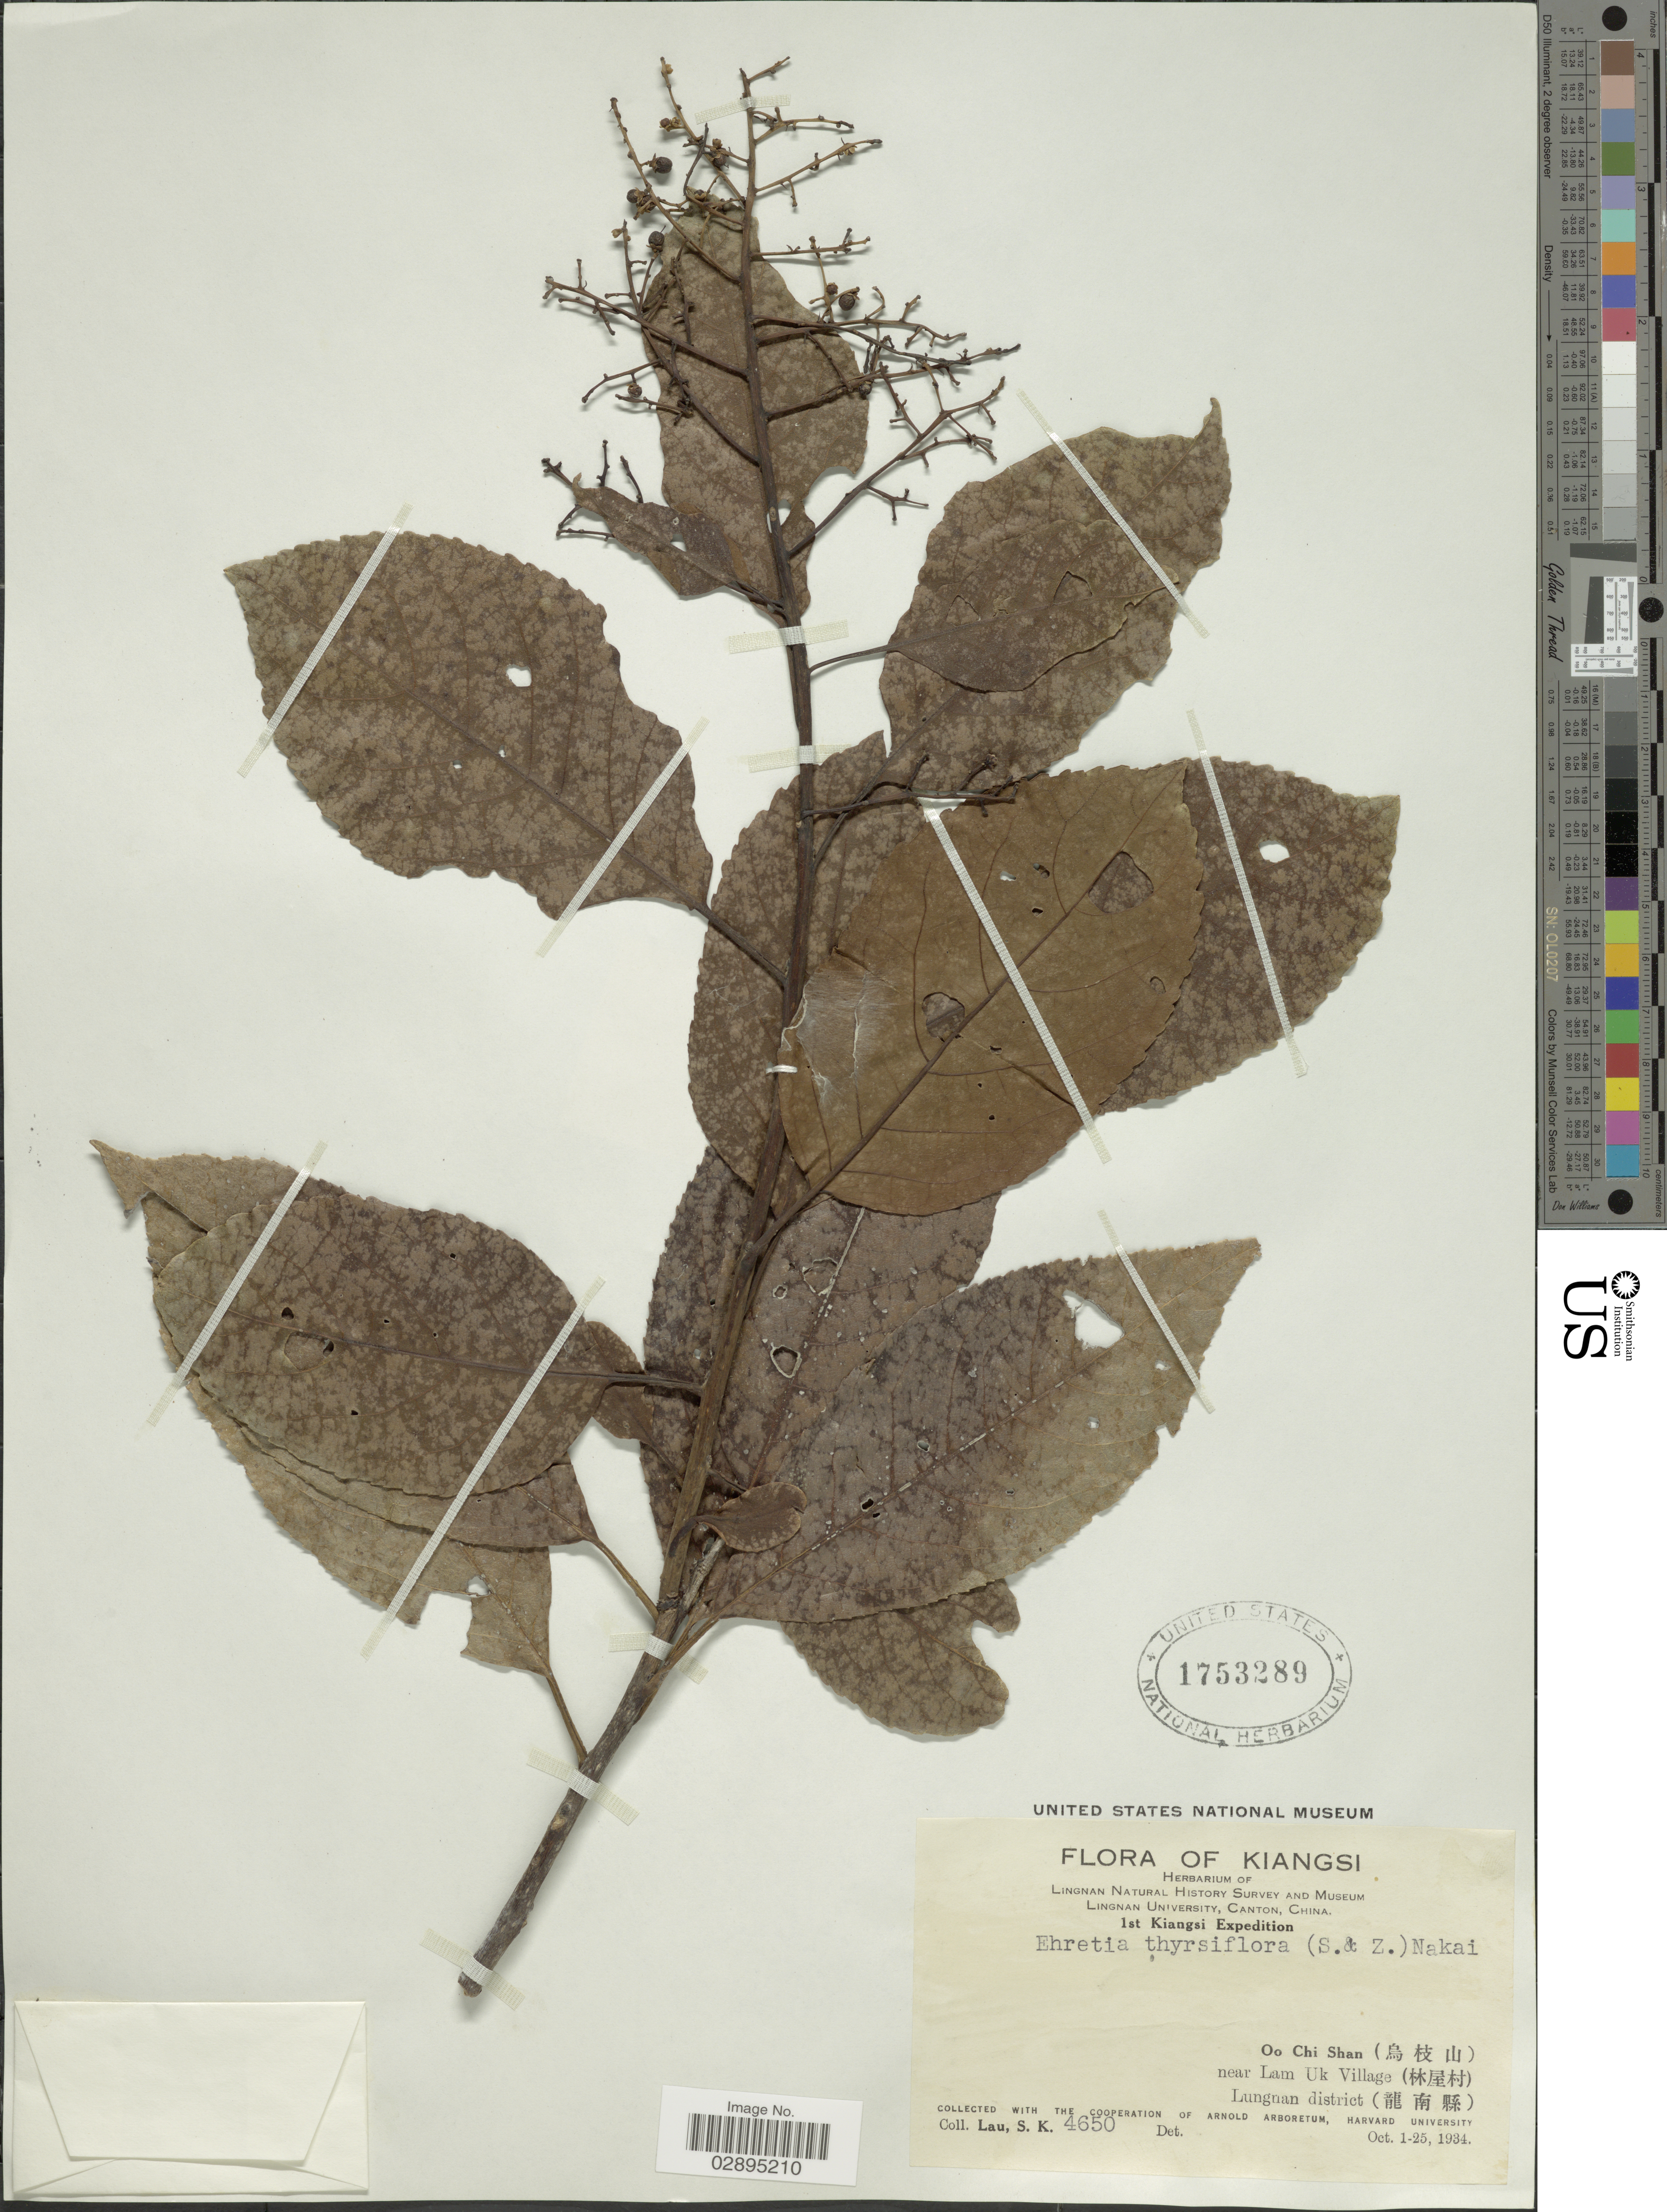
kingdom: Plantae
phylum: Tracheophyta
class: Magnoliopsida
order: Boraginales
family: Ehretiaceae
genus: Ehretia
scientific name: Ehretia acuminata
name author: R. Br.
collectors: S. K. Lau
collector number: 4650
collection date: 1934-10-01/1934-10-25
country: China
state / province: Jiangxi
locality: Kiangsi. Oo Chi Shan near Lam Uk Village, Lugnan district.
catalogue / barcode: US 1753289